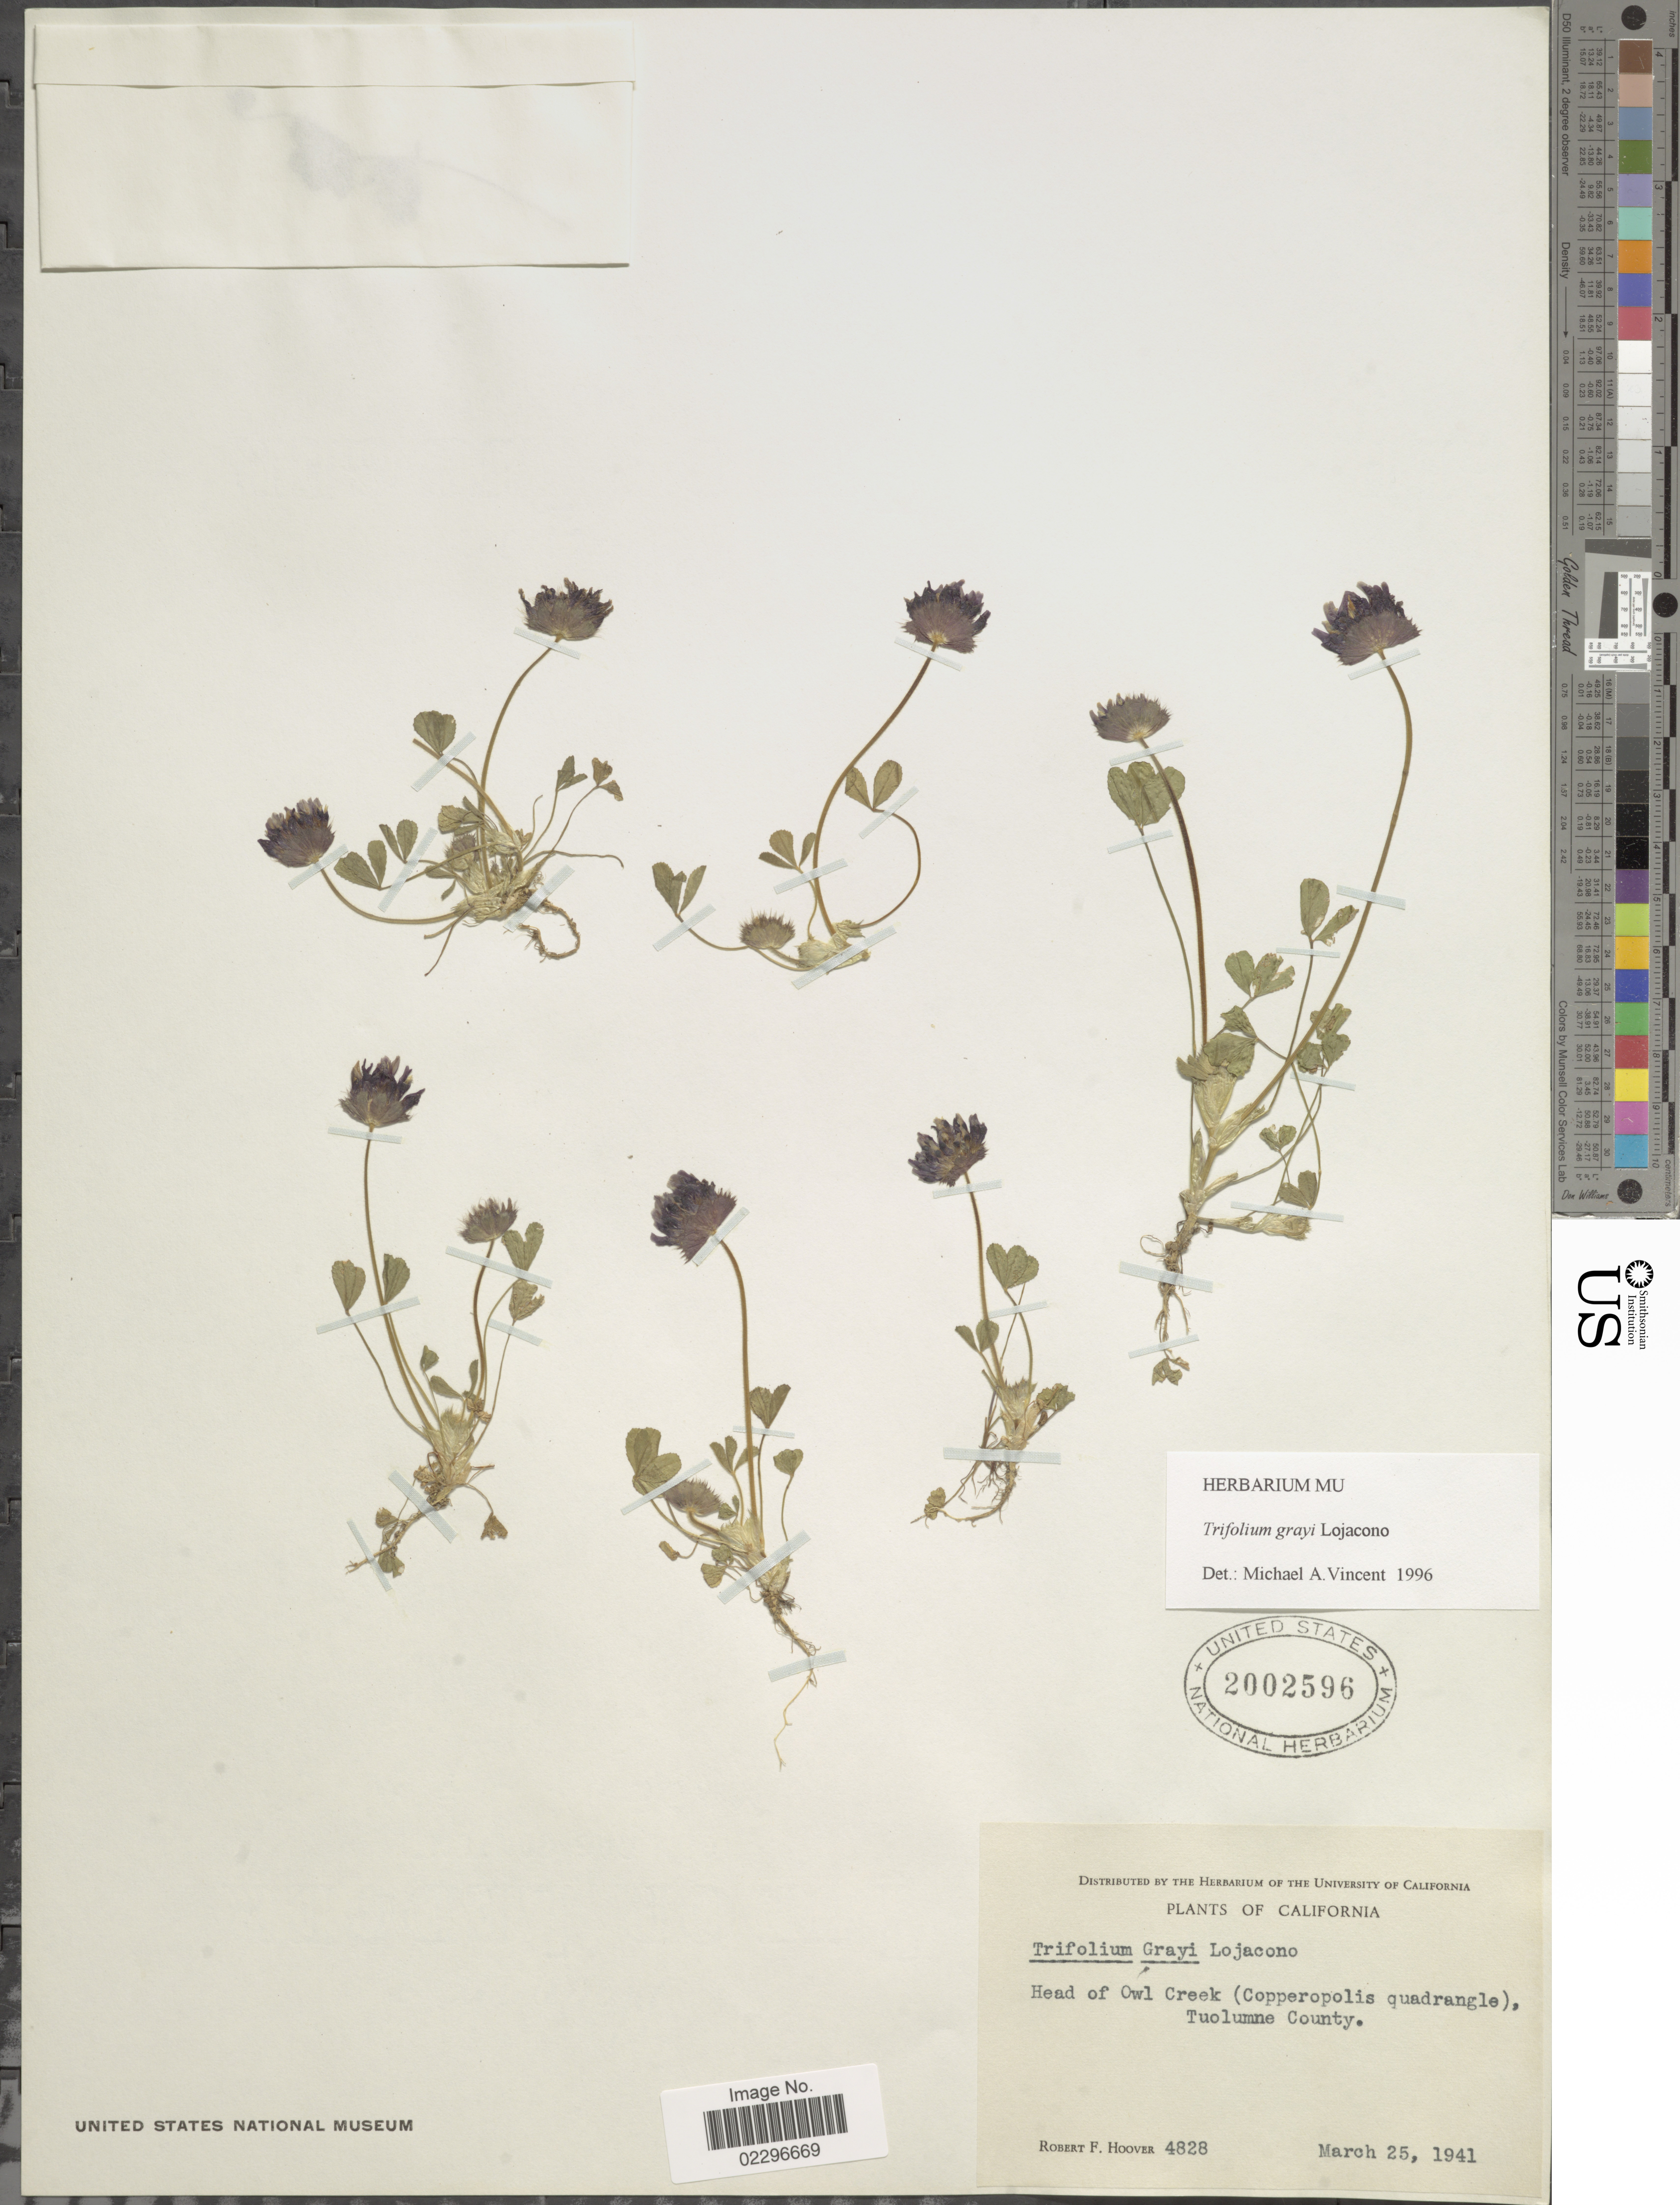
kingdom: Plantae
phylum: Tracheophyta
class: Magnoliopsida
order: Fabales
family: Fabaceae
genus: Trifolium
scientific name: Trifolium grayi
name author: Lojac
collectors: R. F. Hoover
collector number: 4828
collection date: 1941-03-25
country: United States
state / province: California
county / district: Tuolumne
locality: Head of Owl Creek ( Copperopolis quadrangle), Tuolumne County.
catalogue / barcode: US 2002596